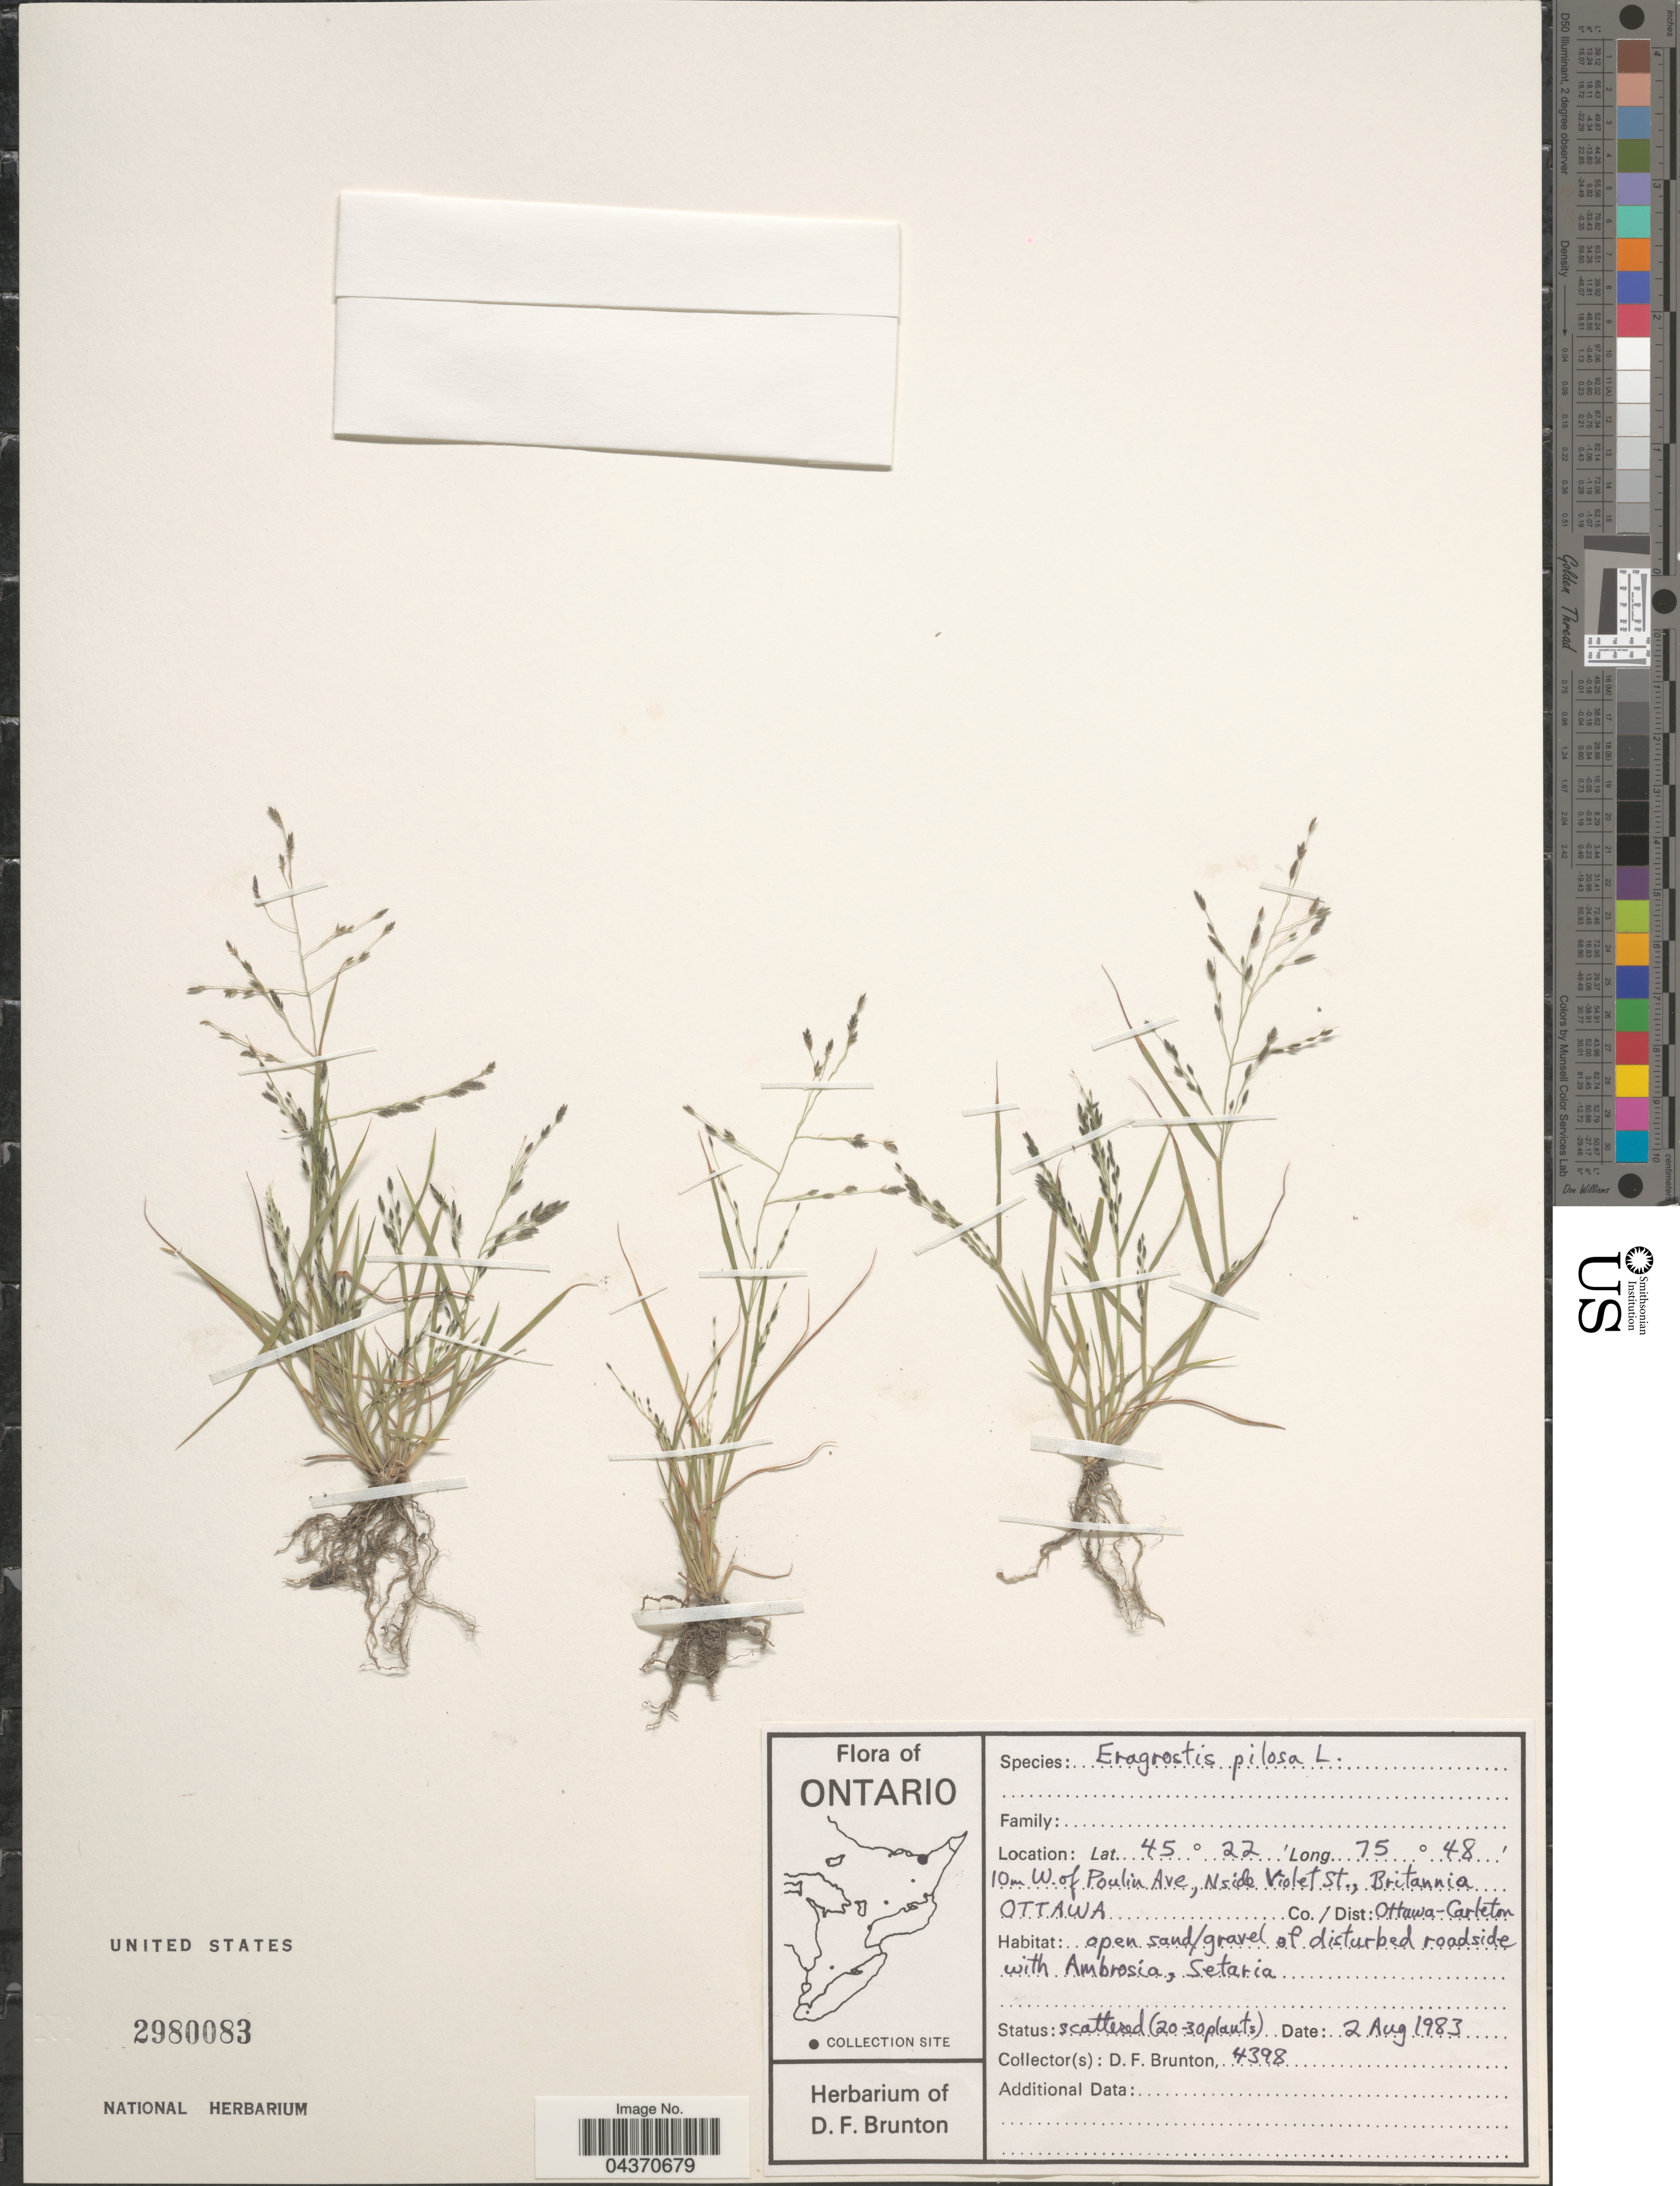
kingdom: Plantae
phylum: Tracheophyta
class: Liliopsida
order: Poales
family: Poaceae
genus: Eragrostis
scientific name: Eragrostis pilosa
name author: (L.) P. Beauv.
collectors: D. Brunton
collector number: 4398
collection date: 1983-08-02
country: Canada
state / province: Ontario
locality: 10 m W. of Poulin Ave, N side Violet St., Britannia. Ottawa. Co./Dist: Ottawa-Carleton.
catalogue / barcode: US 2980083